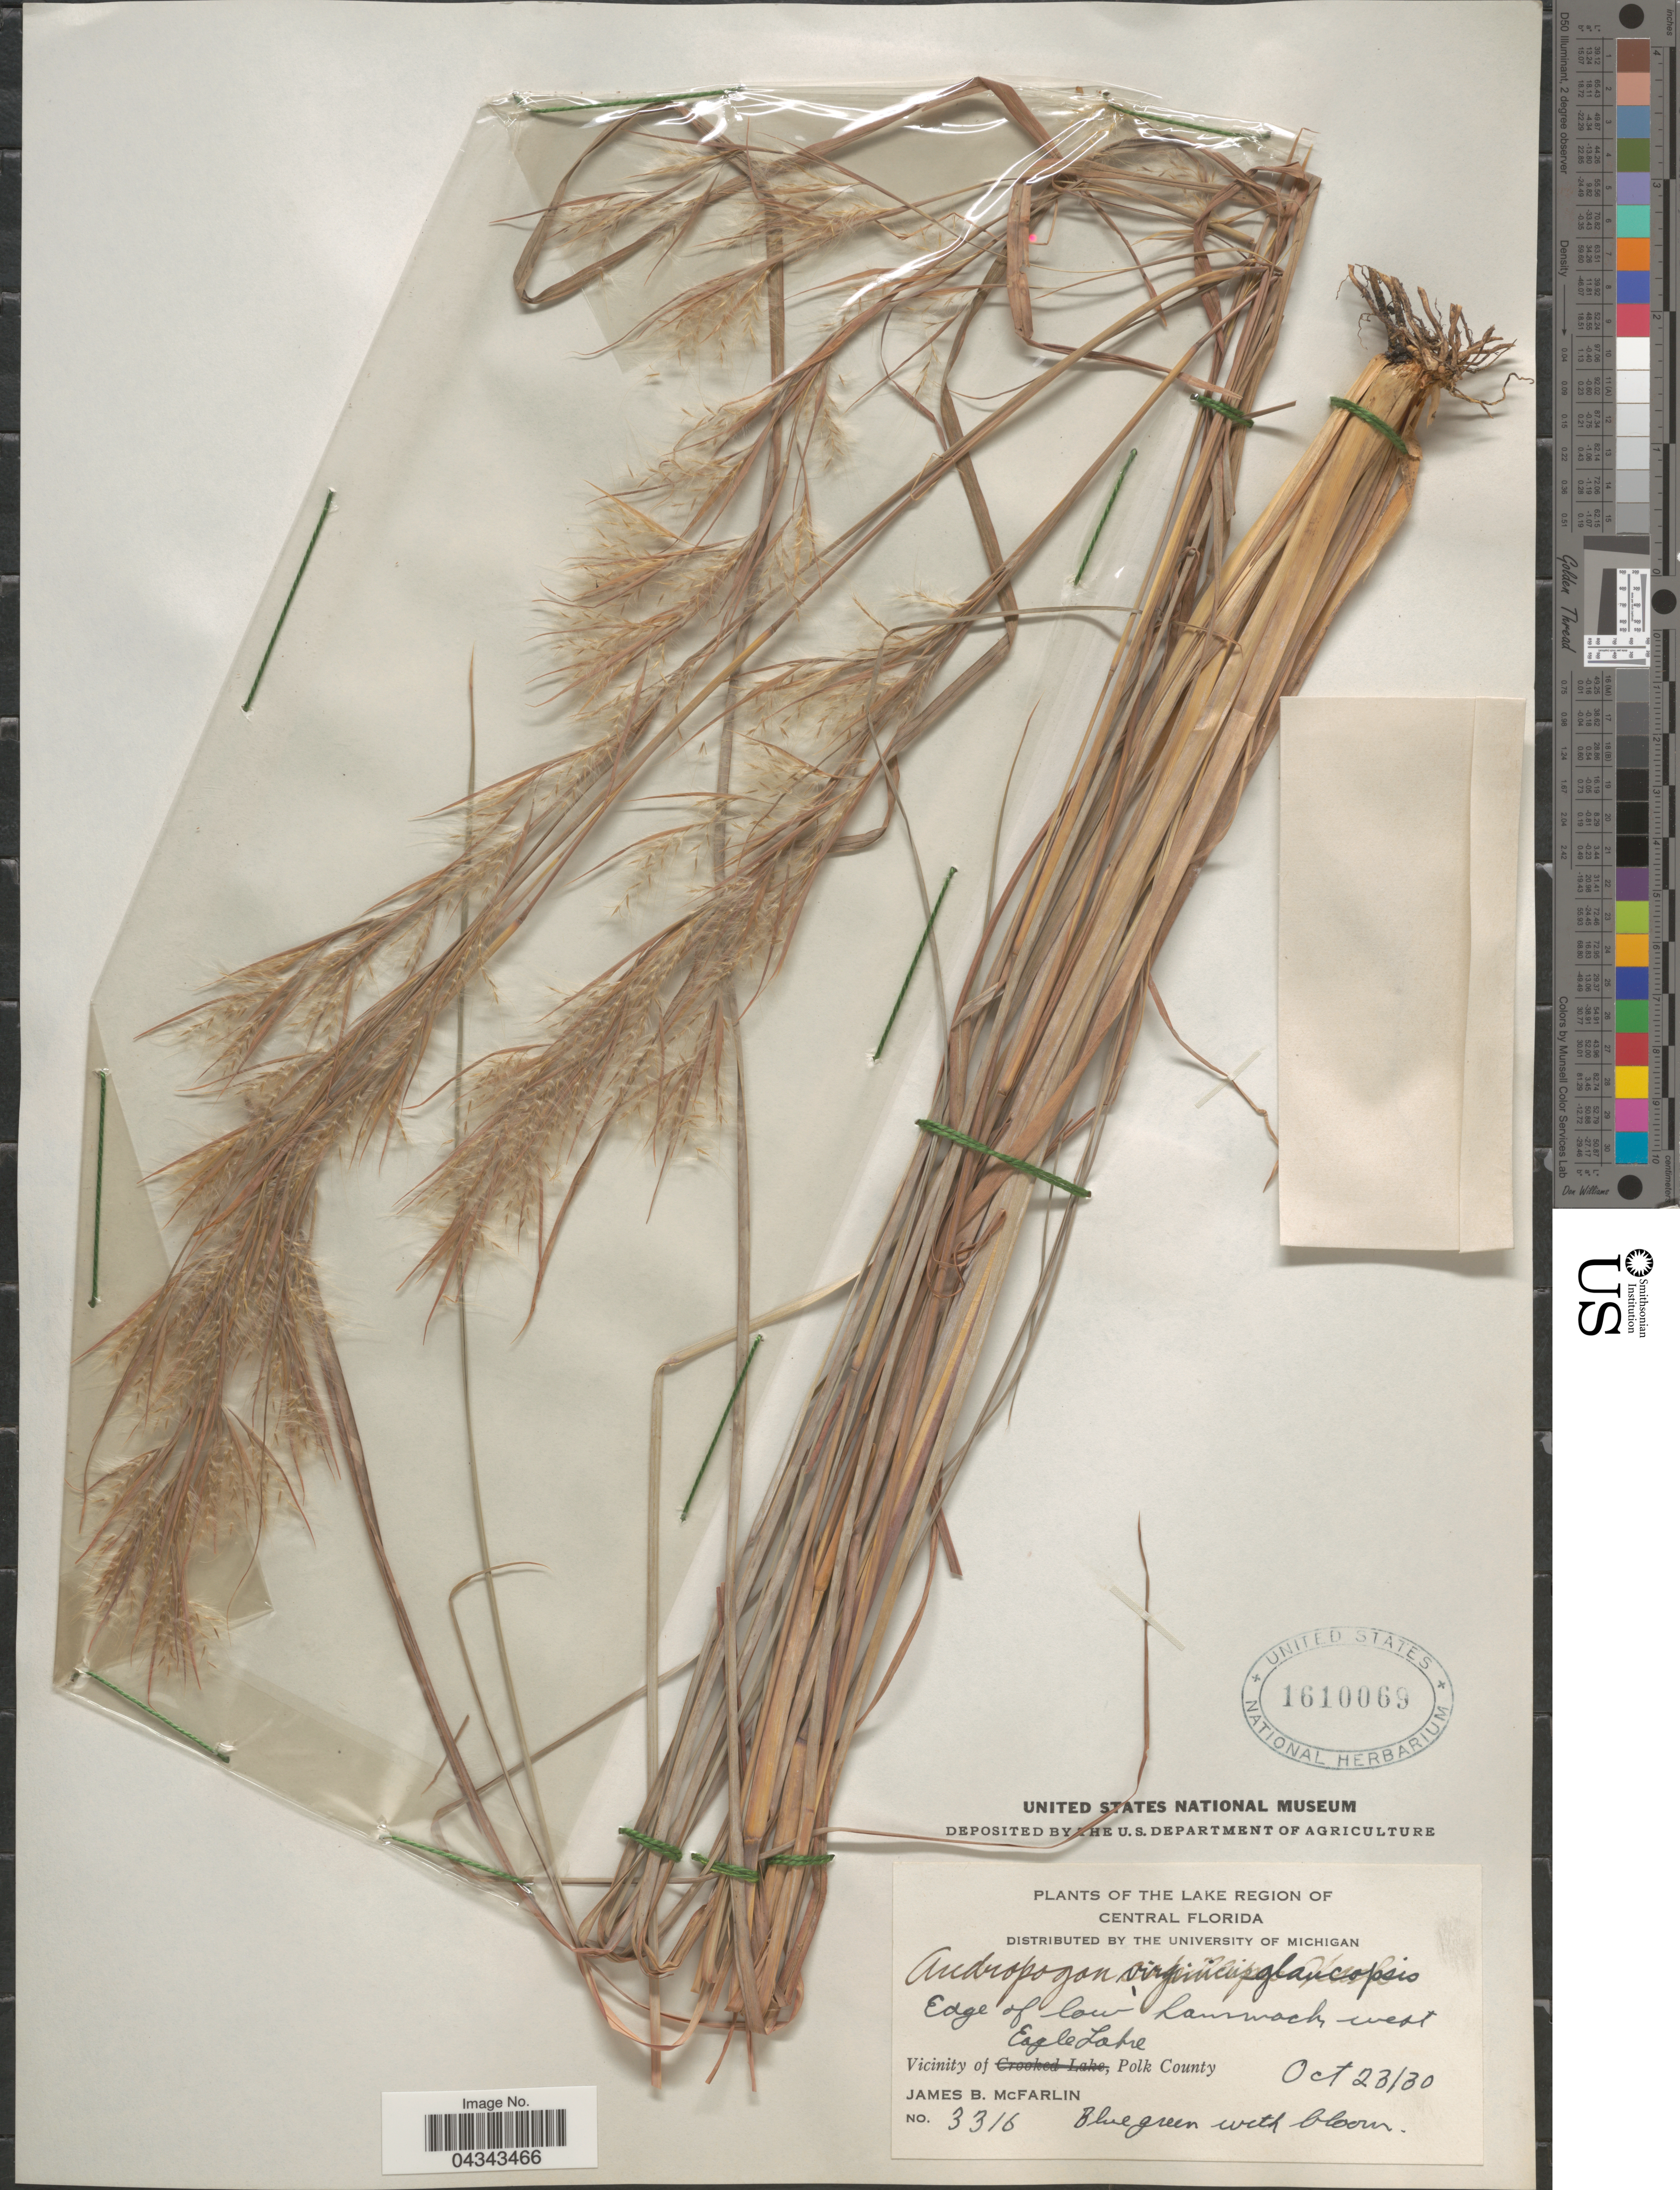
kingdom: Plantae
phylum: Tracheophyta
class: Liliopsida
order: Poales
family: Poaceae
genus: Andropogon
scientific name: Andropogon glomeratus var. glaucopsis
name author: C. Mohr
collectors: J. McFarlin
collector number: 3316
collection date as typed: Transcribed d/m/y: 23/10/30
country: United States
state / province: Florida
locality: The Lake Region of Central Florida. Edge of low hammock west. Vicinity of Eagle Lake, Polk County.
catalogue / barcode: US 1610069